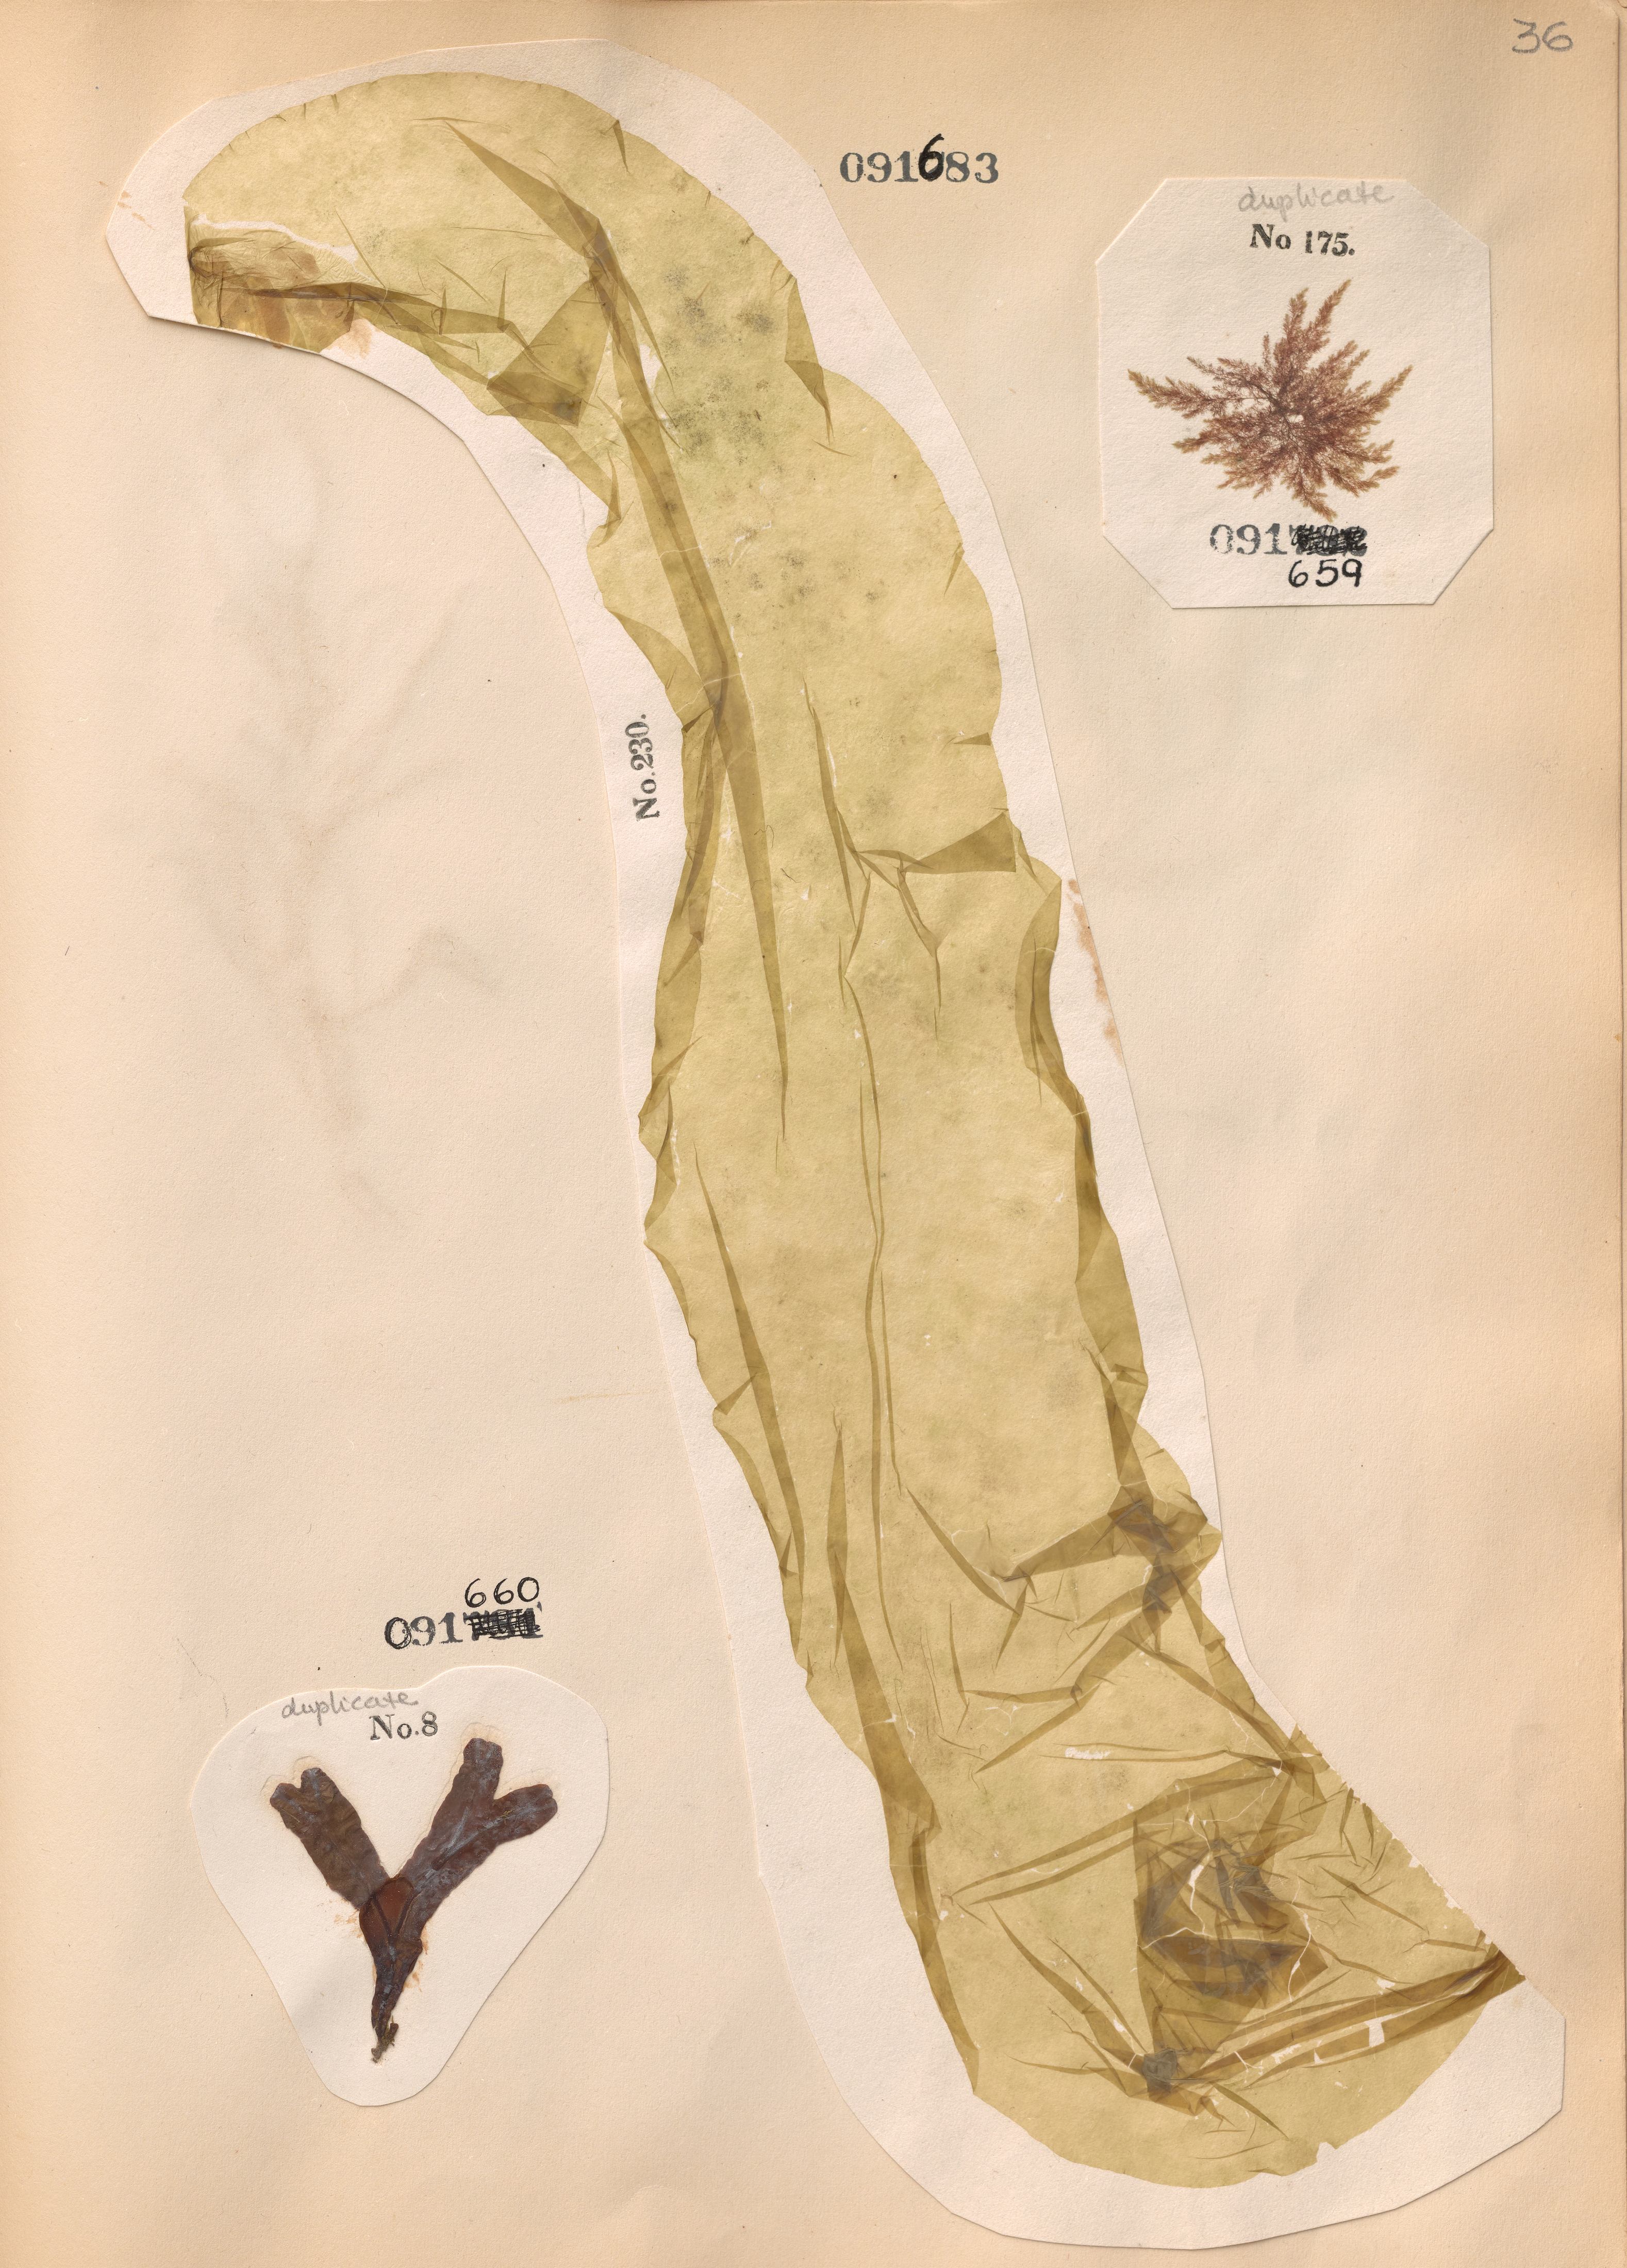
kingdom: Chromista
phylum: Ochrophyta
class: Phaeophyceae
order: Laminariales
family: Laminariaceae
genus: Saccharina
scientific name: Saccharina latissima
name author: C.E. Lane et al.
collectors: C. Durant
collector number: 230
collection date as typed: Feb 1850 TO -- May 1850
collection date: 1850-02/1850-05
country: United States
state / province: New Jersey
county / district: Hudson County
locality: Gowanus and Communipaw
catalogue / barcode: US 91683